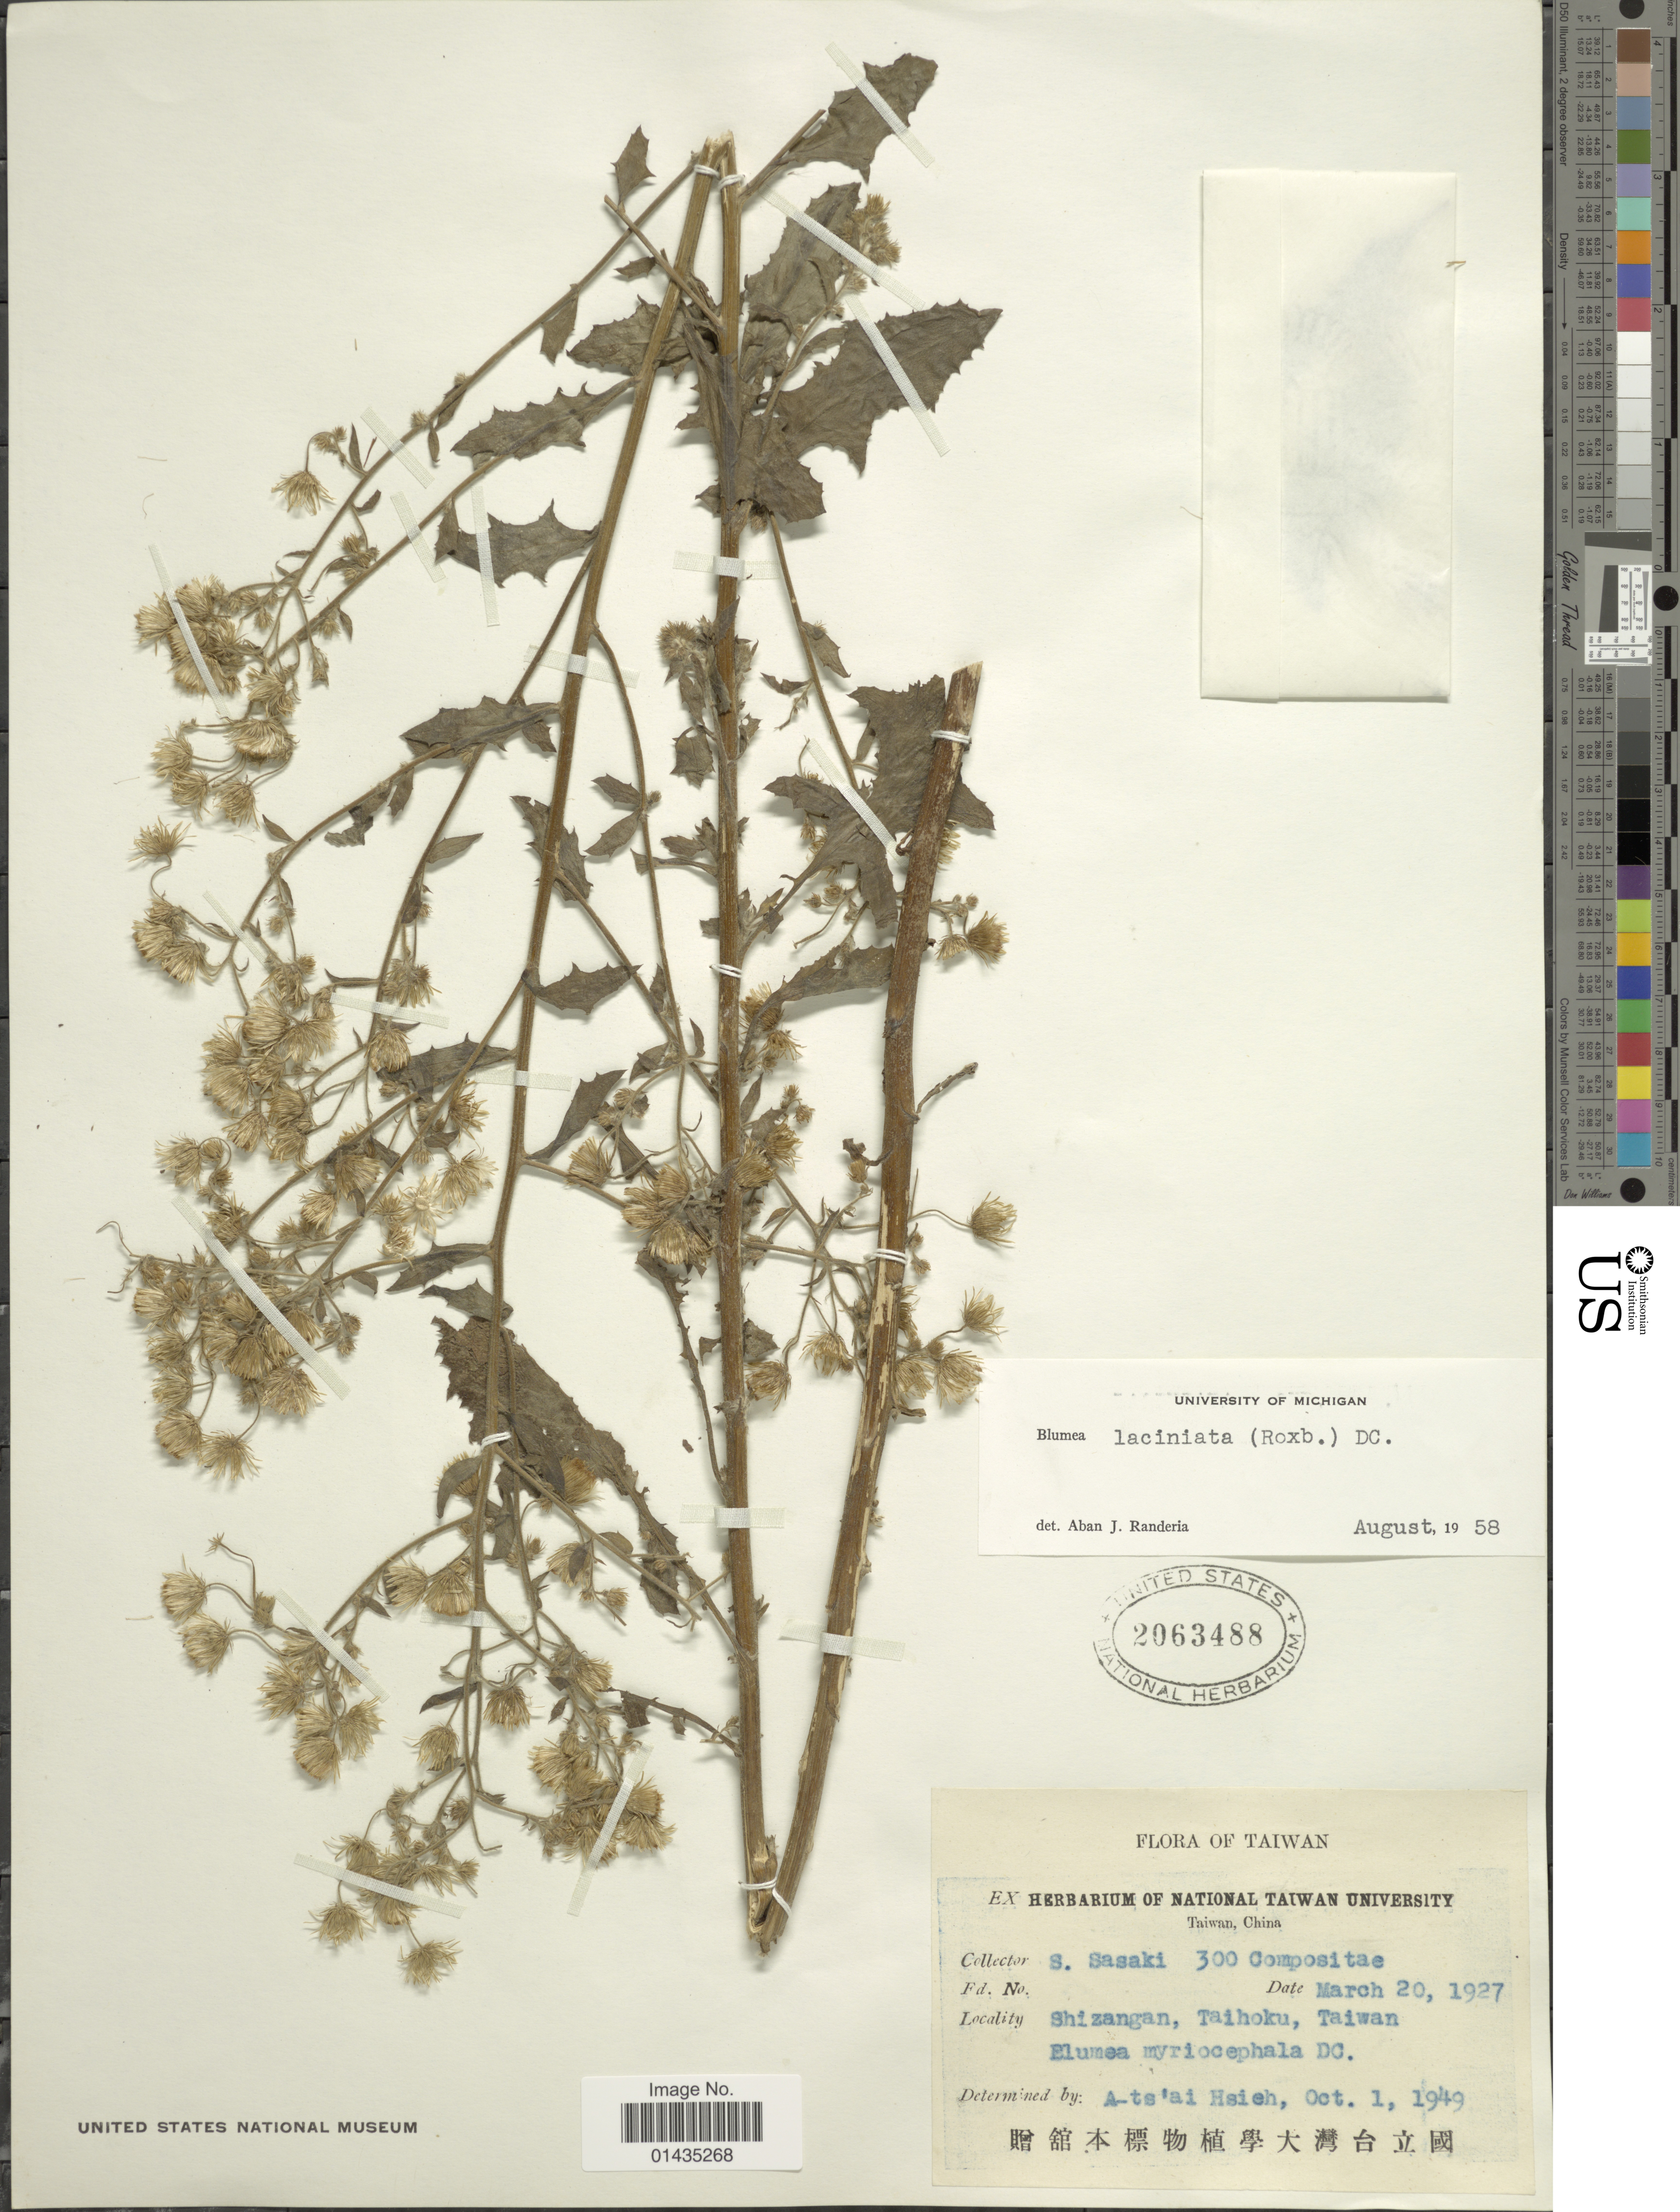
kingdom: Plantae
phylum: Tracheophyta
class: Magnoliopsida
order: Asterales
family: Asteraceae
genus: Blumea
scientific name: Blumea laciniata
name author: (Roxb.) DC.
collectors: S. Sasaki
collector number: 300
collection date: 1927-03-20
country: Taiwan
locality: Shizangan, Taihoku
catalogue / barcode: US 2063488